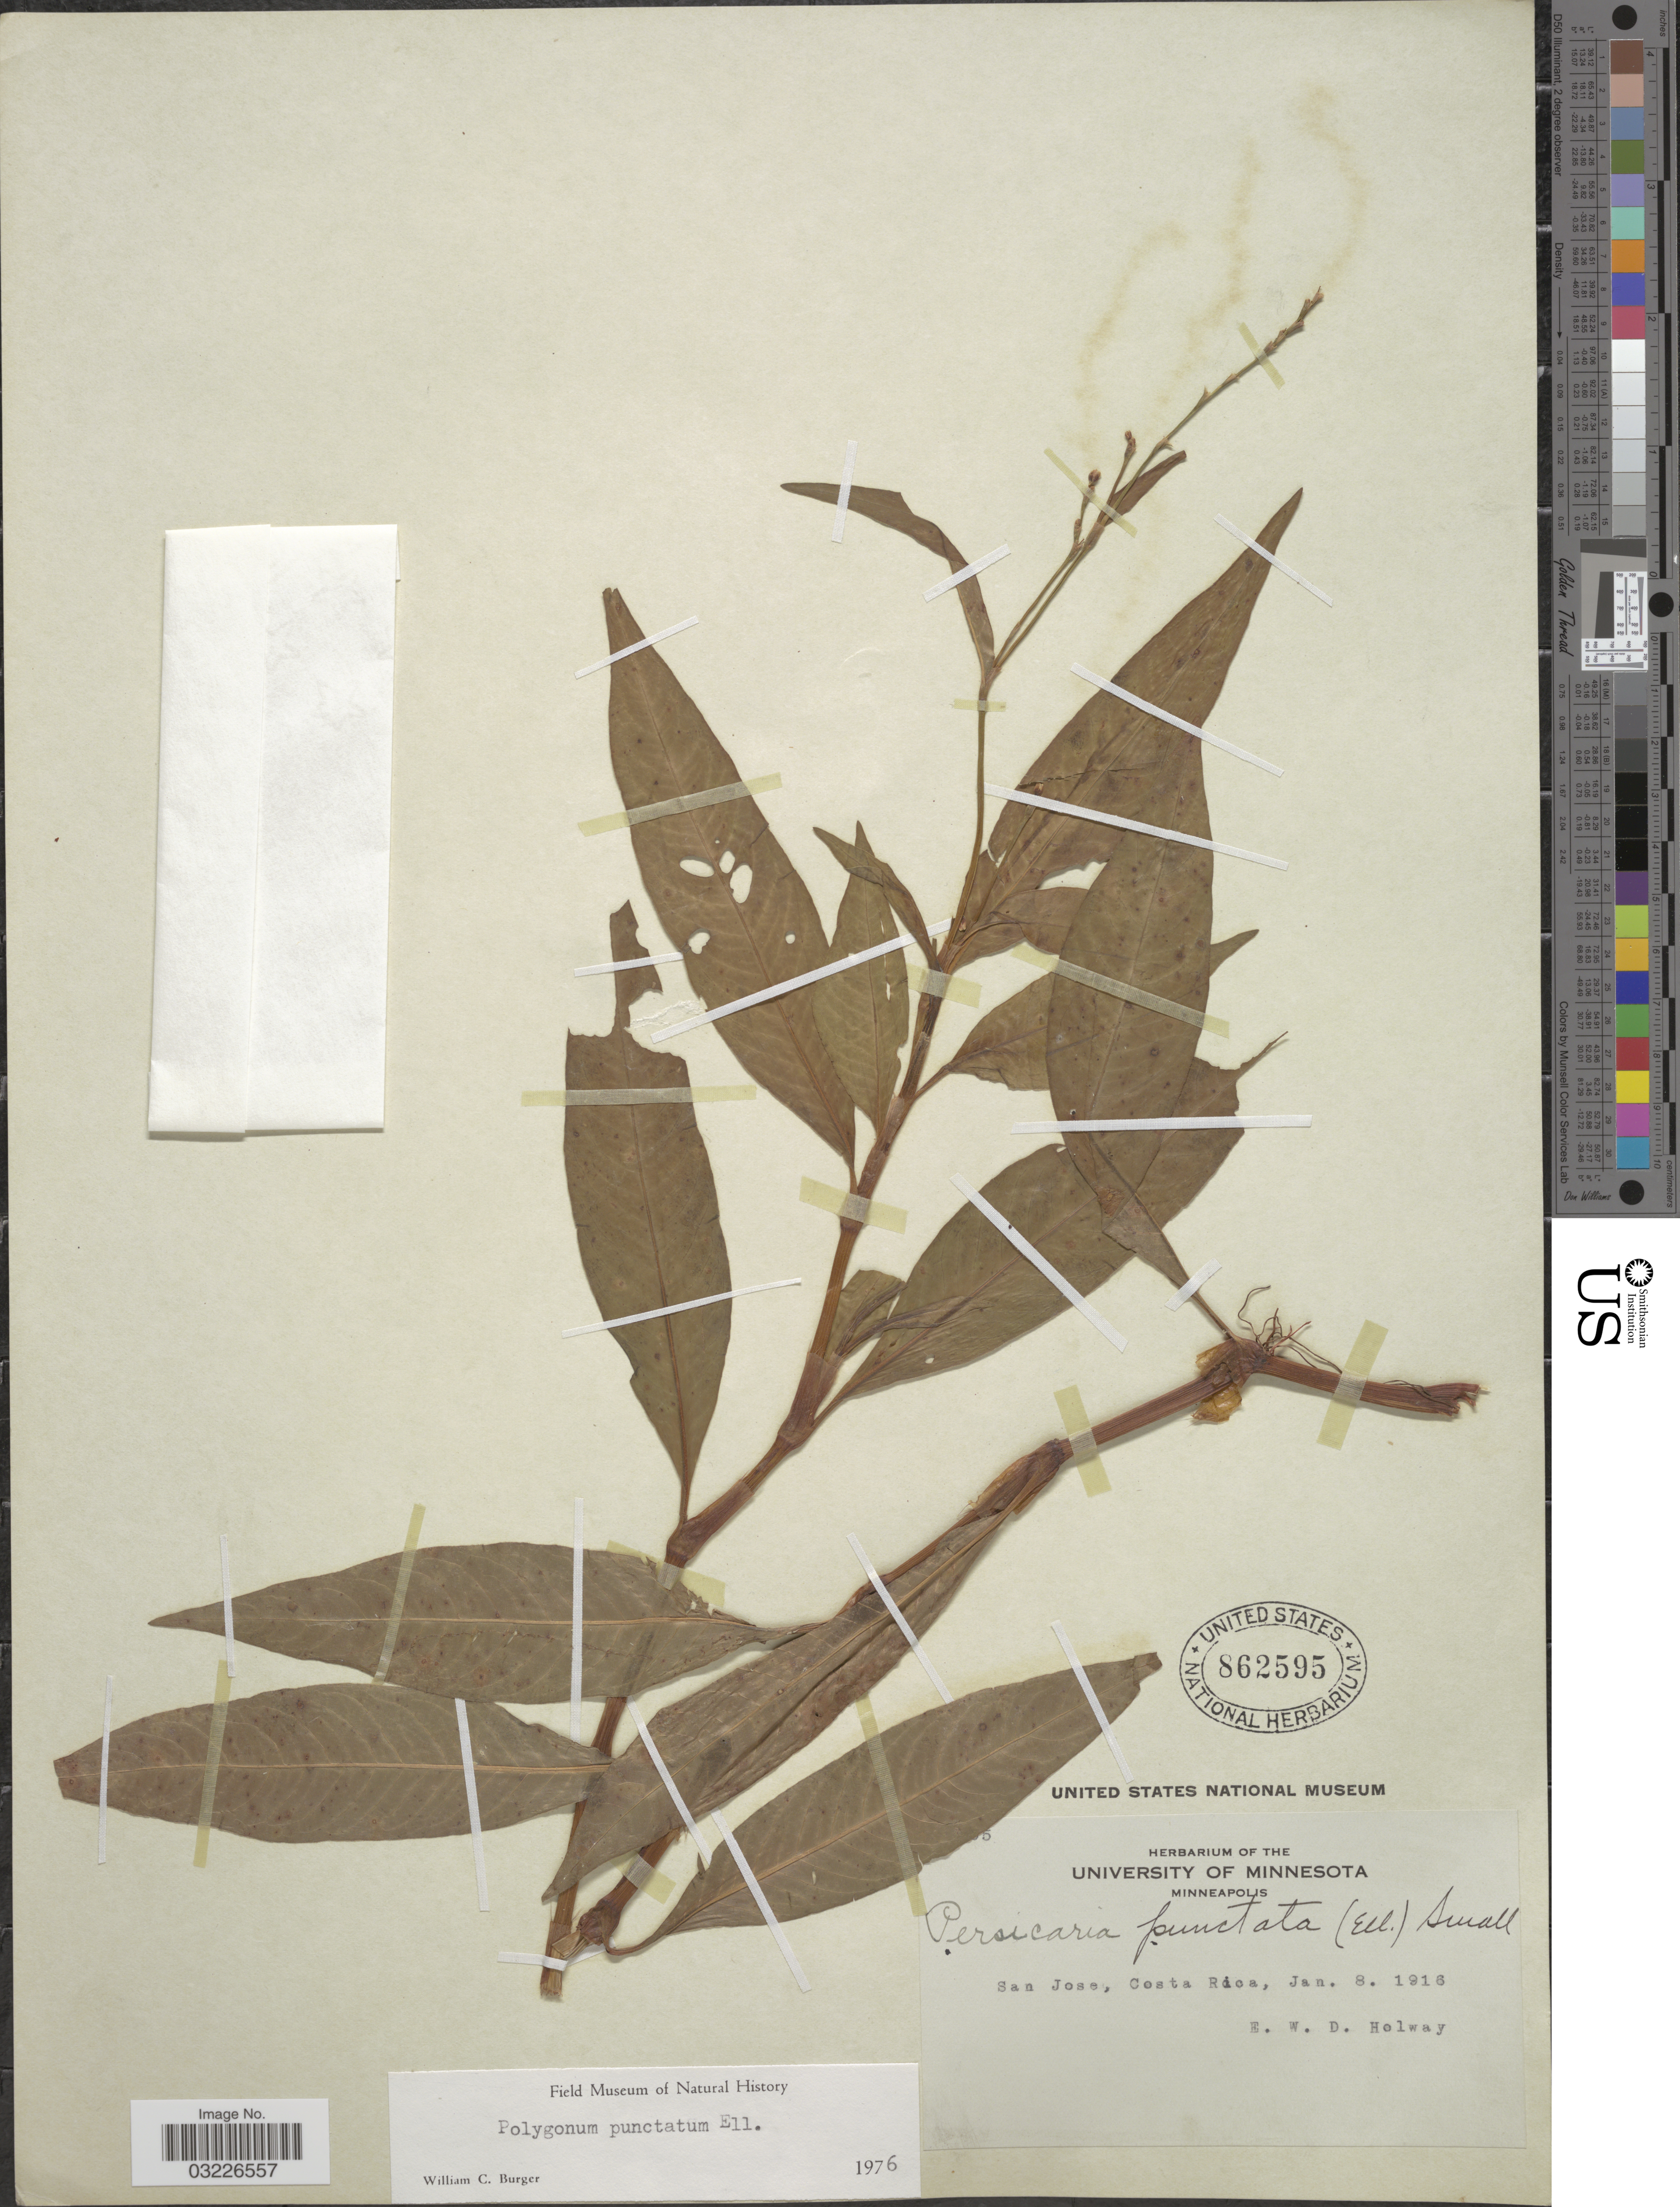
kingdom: Plantae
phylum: Tracheophyta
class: Magnoliopsida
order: Caryophyllales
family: Polygonaceae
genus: Persicaria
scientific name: Persicaria punctata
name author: (Elliott) Small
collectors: E. W. D. Holway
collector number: !5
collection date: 1916-01-08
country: Costa Rica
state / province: San José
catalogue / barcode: US 862595